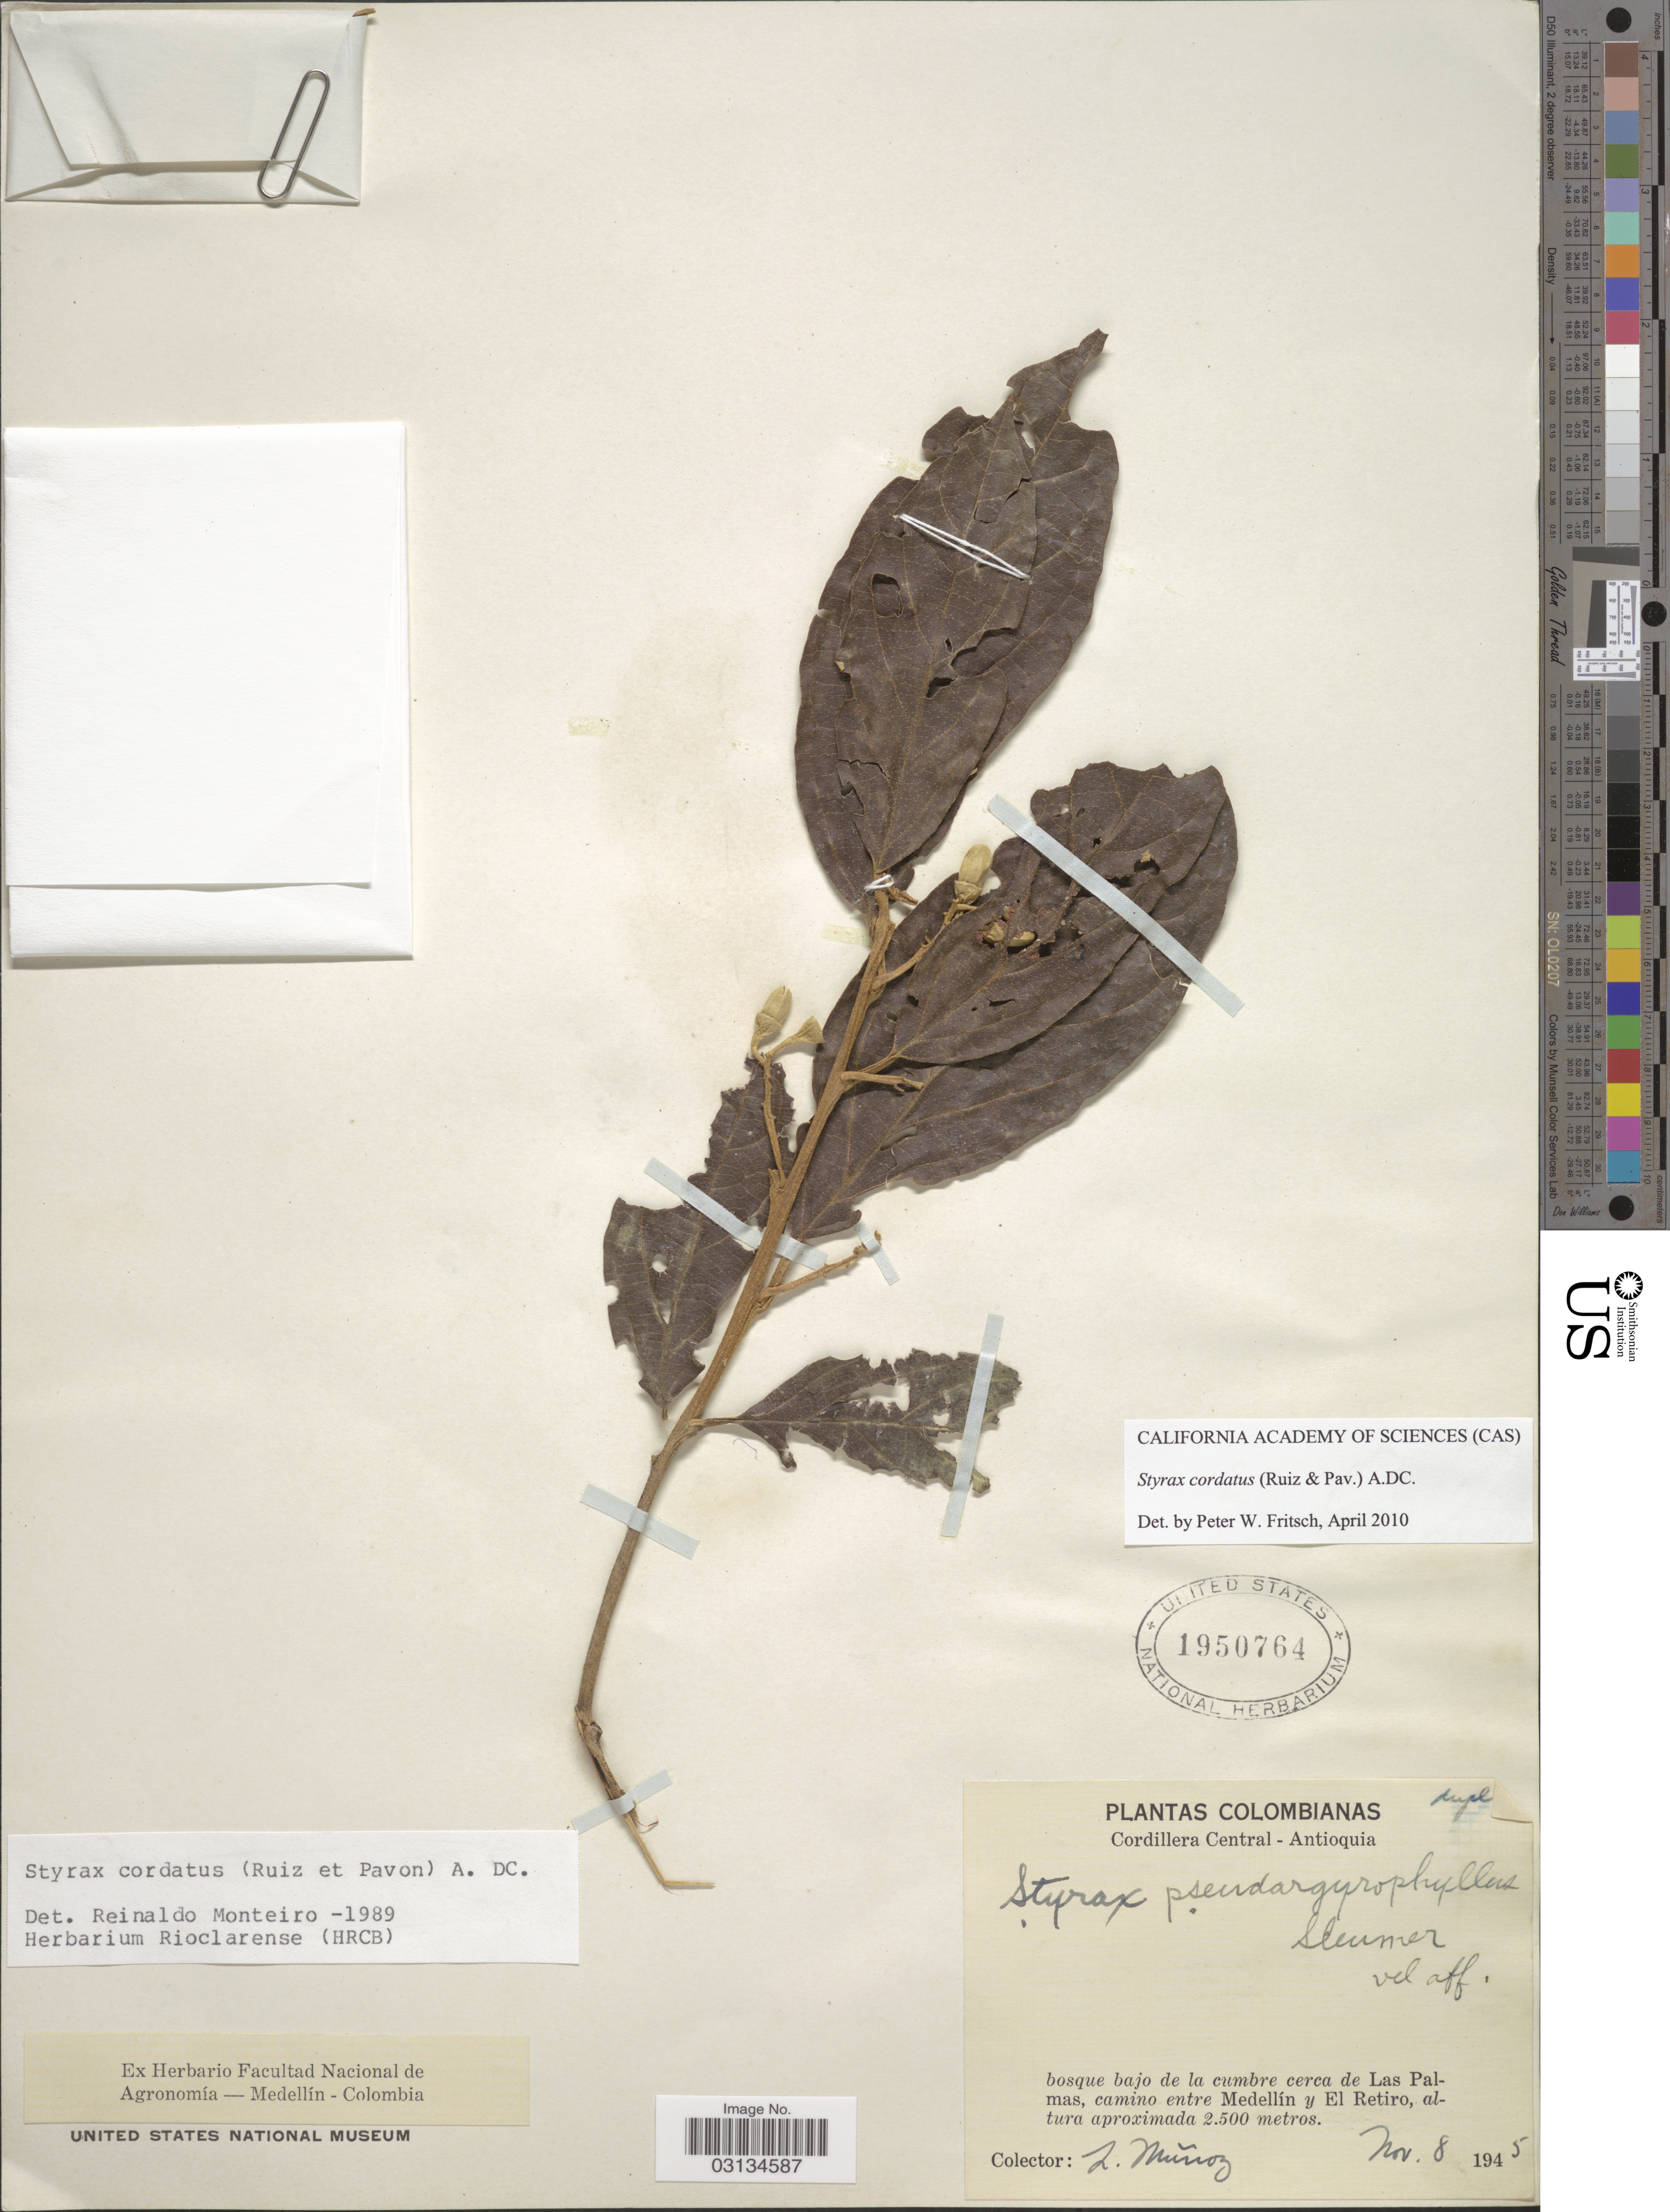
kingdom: Plantae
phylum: Tracheophyta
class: Magnoliopsida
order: Ericales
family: Styracaceae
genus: Styrax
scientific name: Styrax cordatus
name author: (Ruiz & Pav.) A. DC.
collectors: L. Muñoz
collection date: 1945-11-08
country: Colombia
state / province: Antioquia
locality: Cordillera Central. Cerca de Las Palmas, camino entre Medellín y El Retiro.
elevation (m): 2500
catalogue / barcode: US 1950764